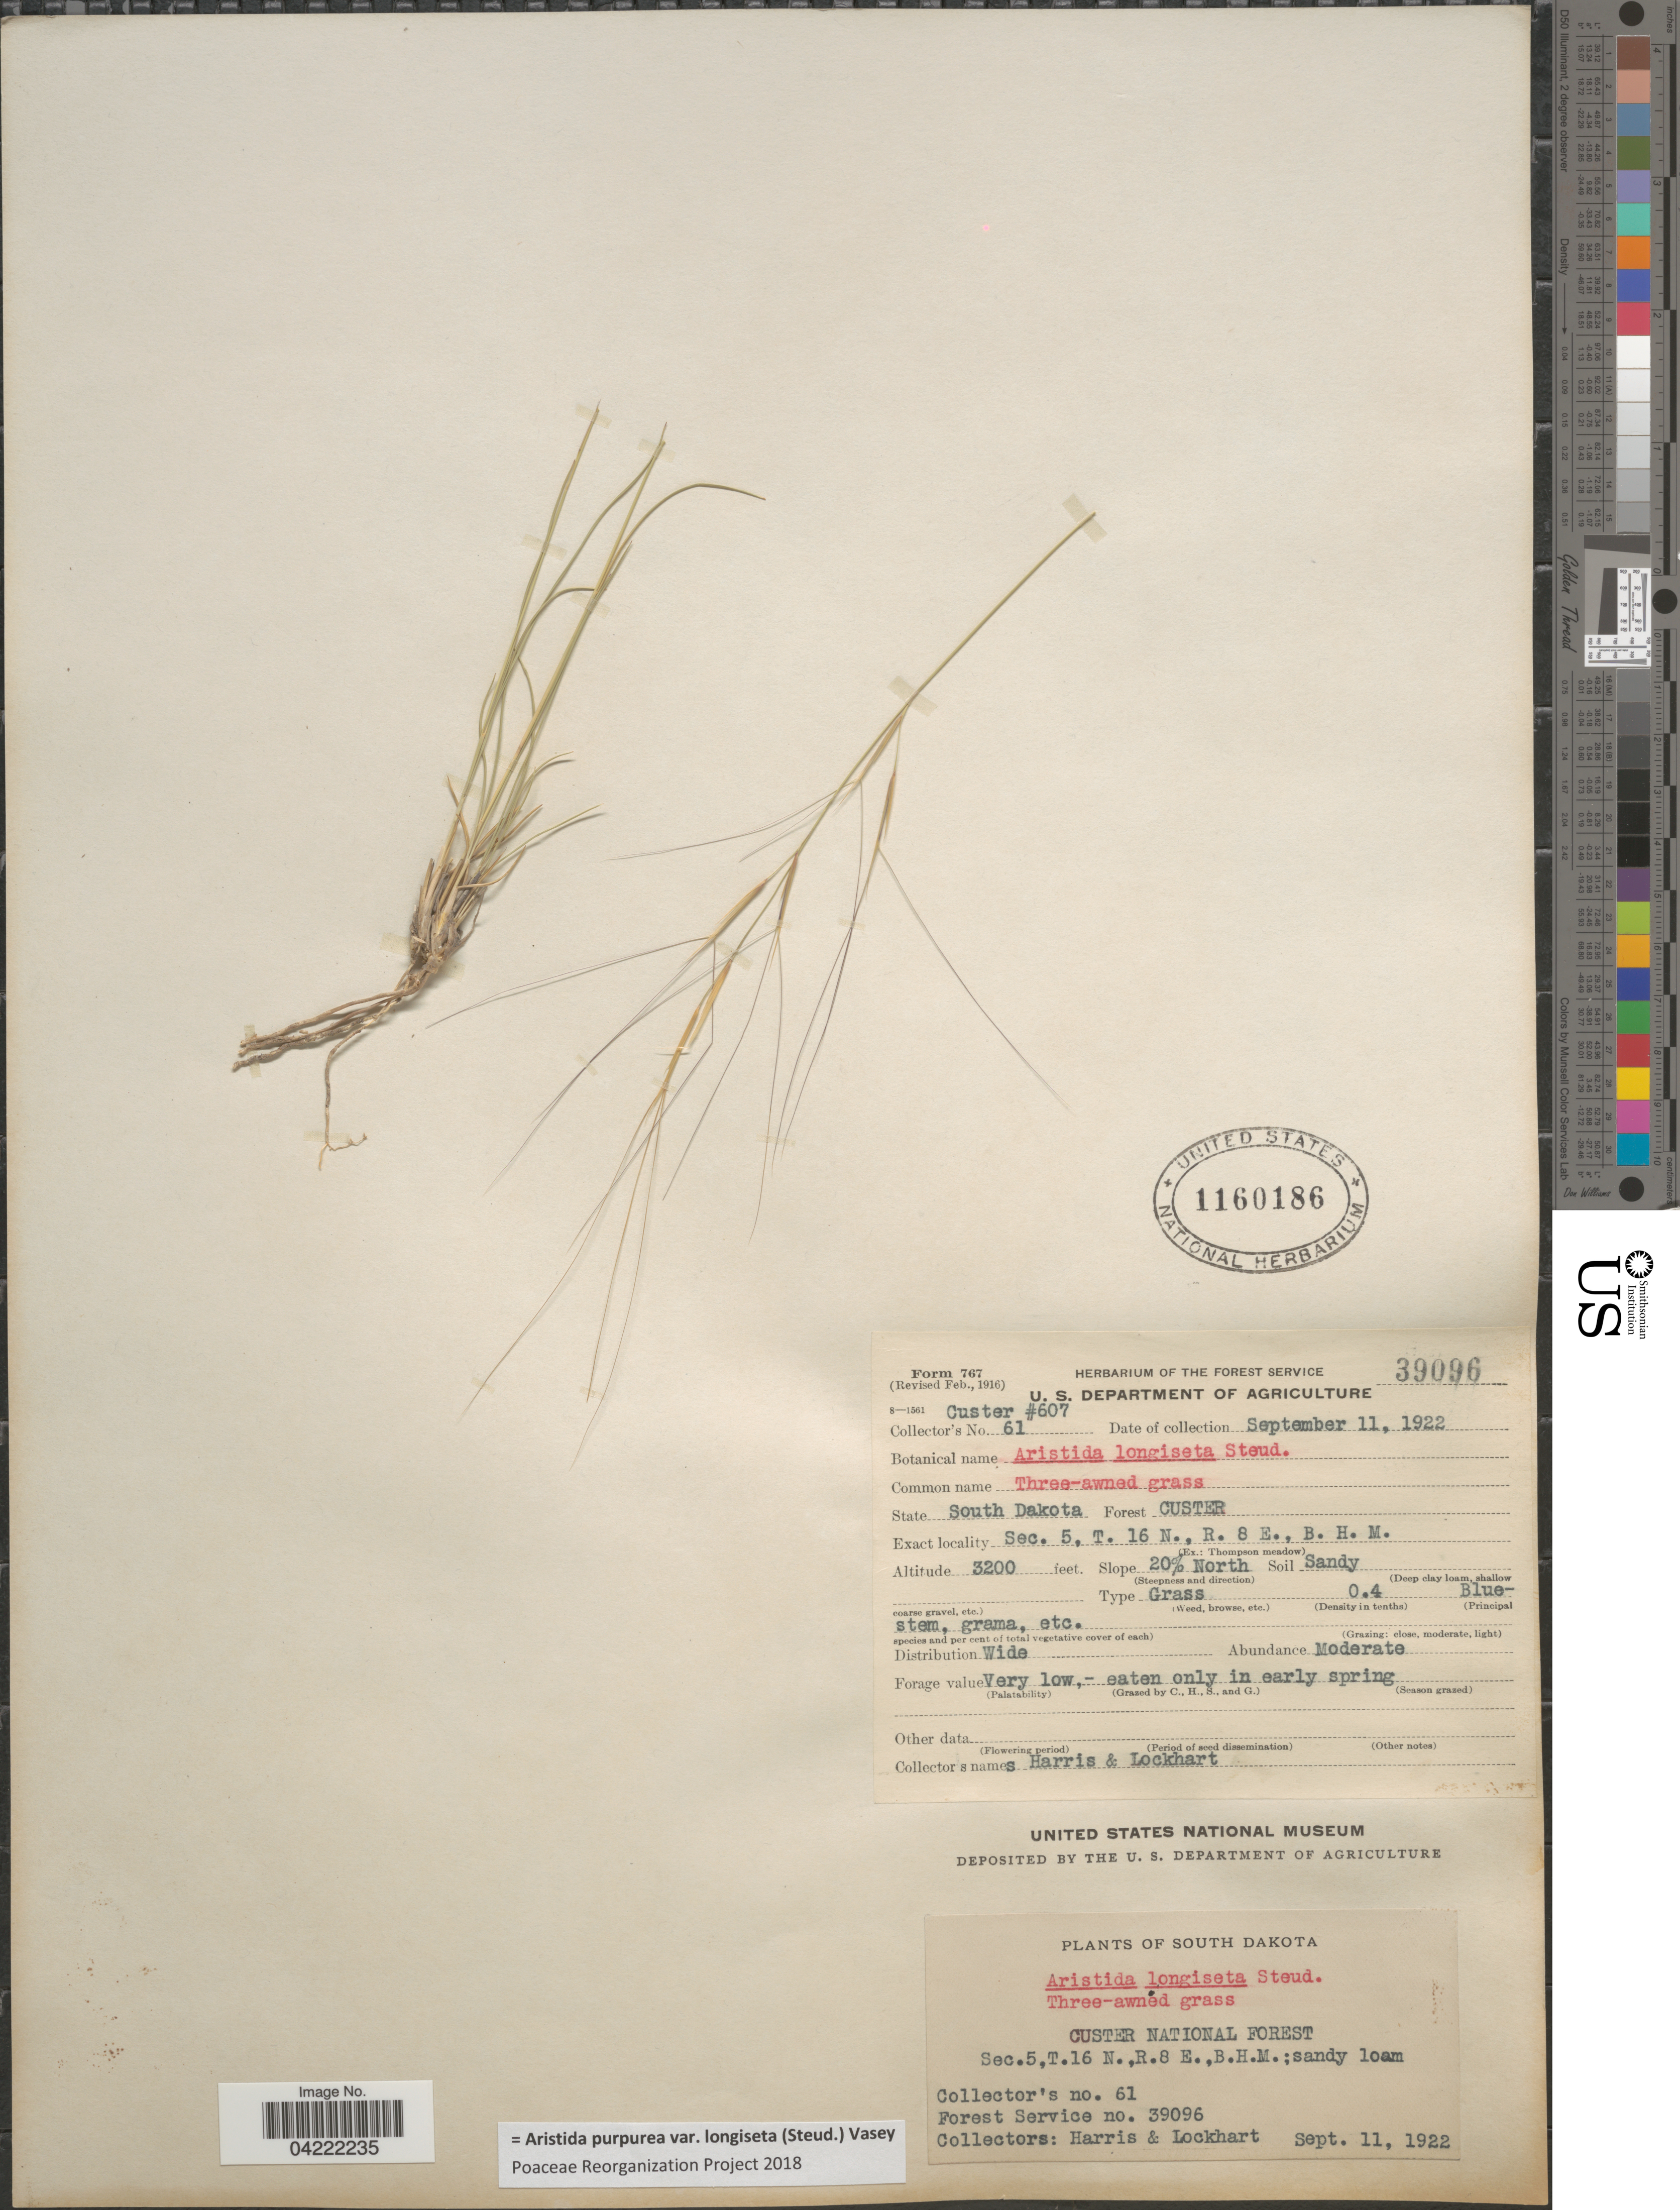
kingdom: Plantae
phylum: Tracheophyta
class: Liliopsida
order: Poales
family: Poaceae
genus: Aristida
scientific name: Aristida purpurea var. longiseta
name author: (Steud.) Vasey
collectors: -- Harris & -. Lockhart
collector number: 61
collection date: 1922-09-11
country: United States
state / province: South Dakota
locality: Forest Custer. Custer National Forest. Sec.5,T.16 N.,R.8 E., B.H.M. Slope 20% North.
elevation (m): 975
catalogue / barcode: US 1160186